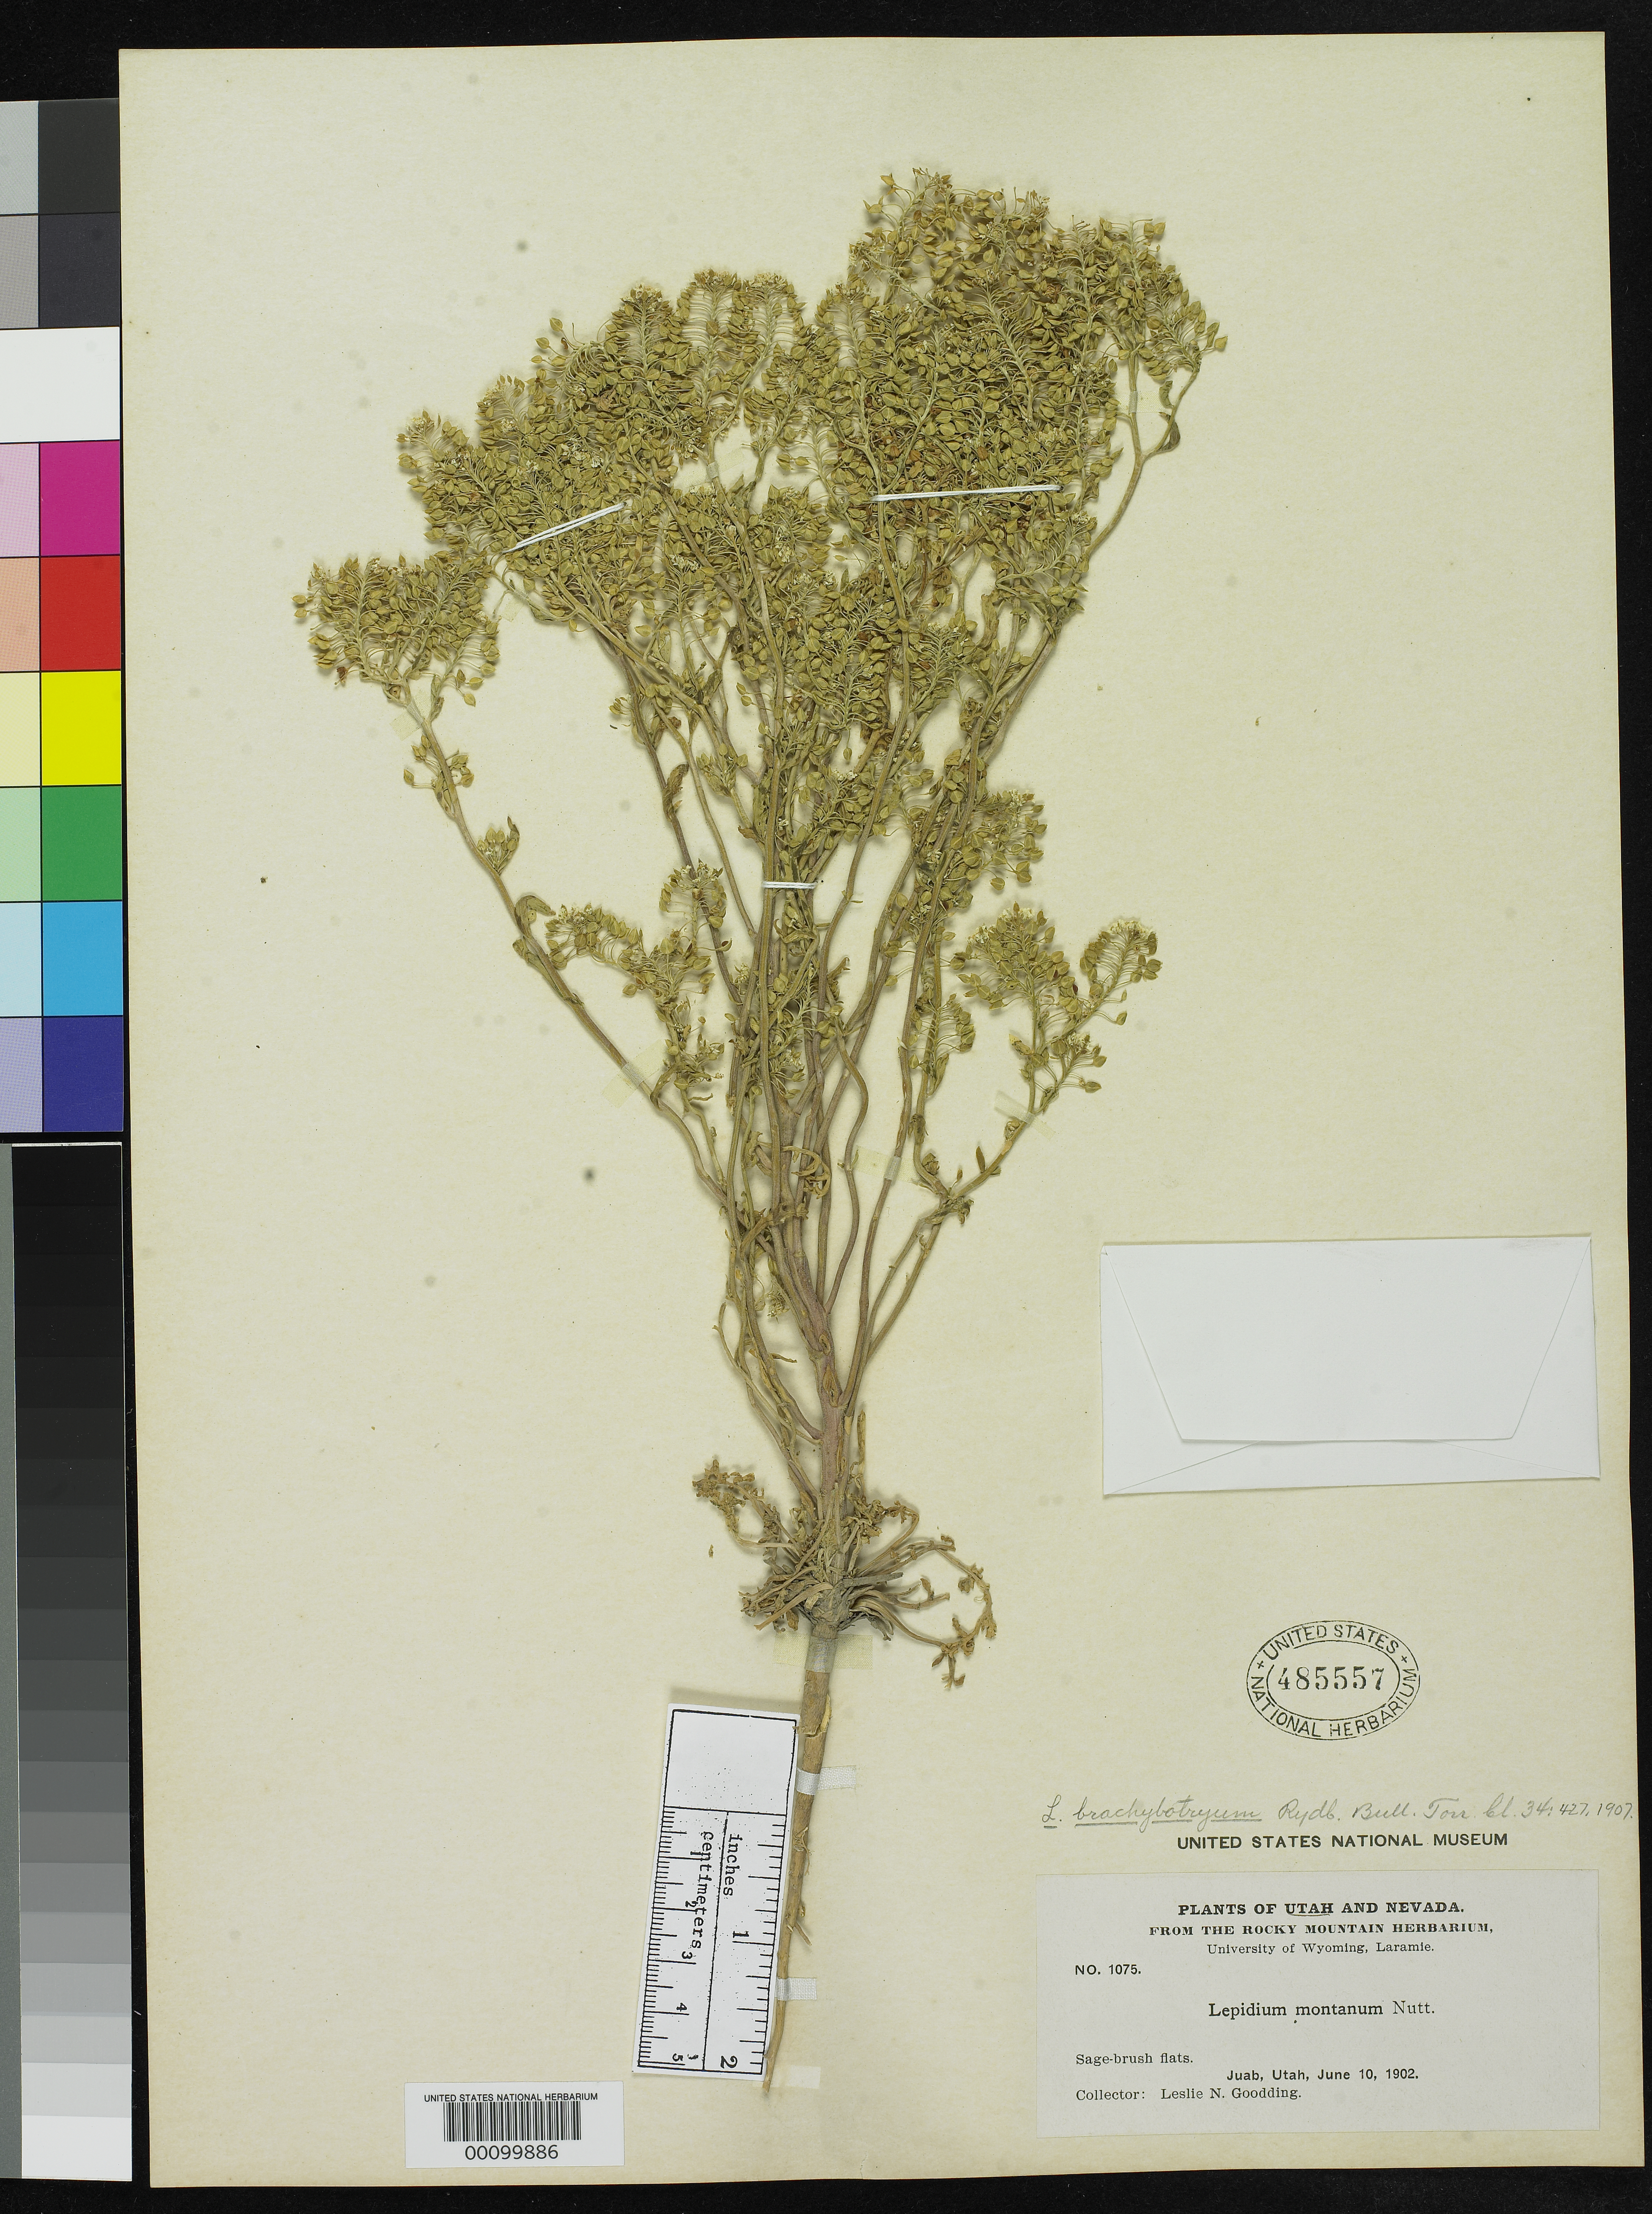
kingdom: Plantae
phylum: Tracheophyta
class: Magnoliopsida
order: Brassicales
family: Brassicaceae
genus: Lepidium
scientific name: Lepidium brachybotryum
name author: Rydb.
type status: Isotype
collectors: L. N. Goodding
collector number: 1075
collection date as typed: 10 Jun 1902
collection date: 1902-06-10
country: United States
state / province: Utah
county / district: Juab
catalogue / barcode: US 485557